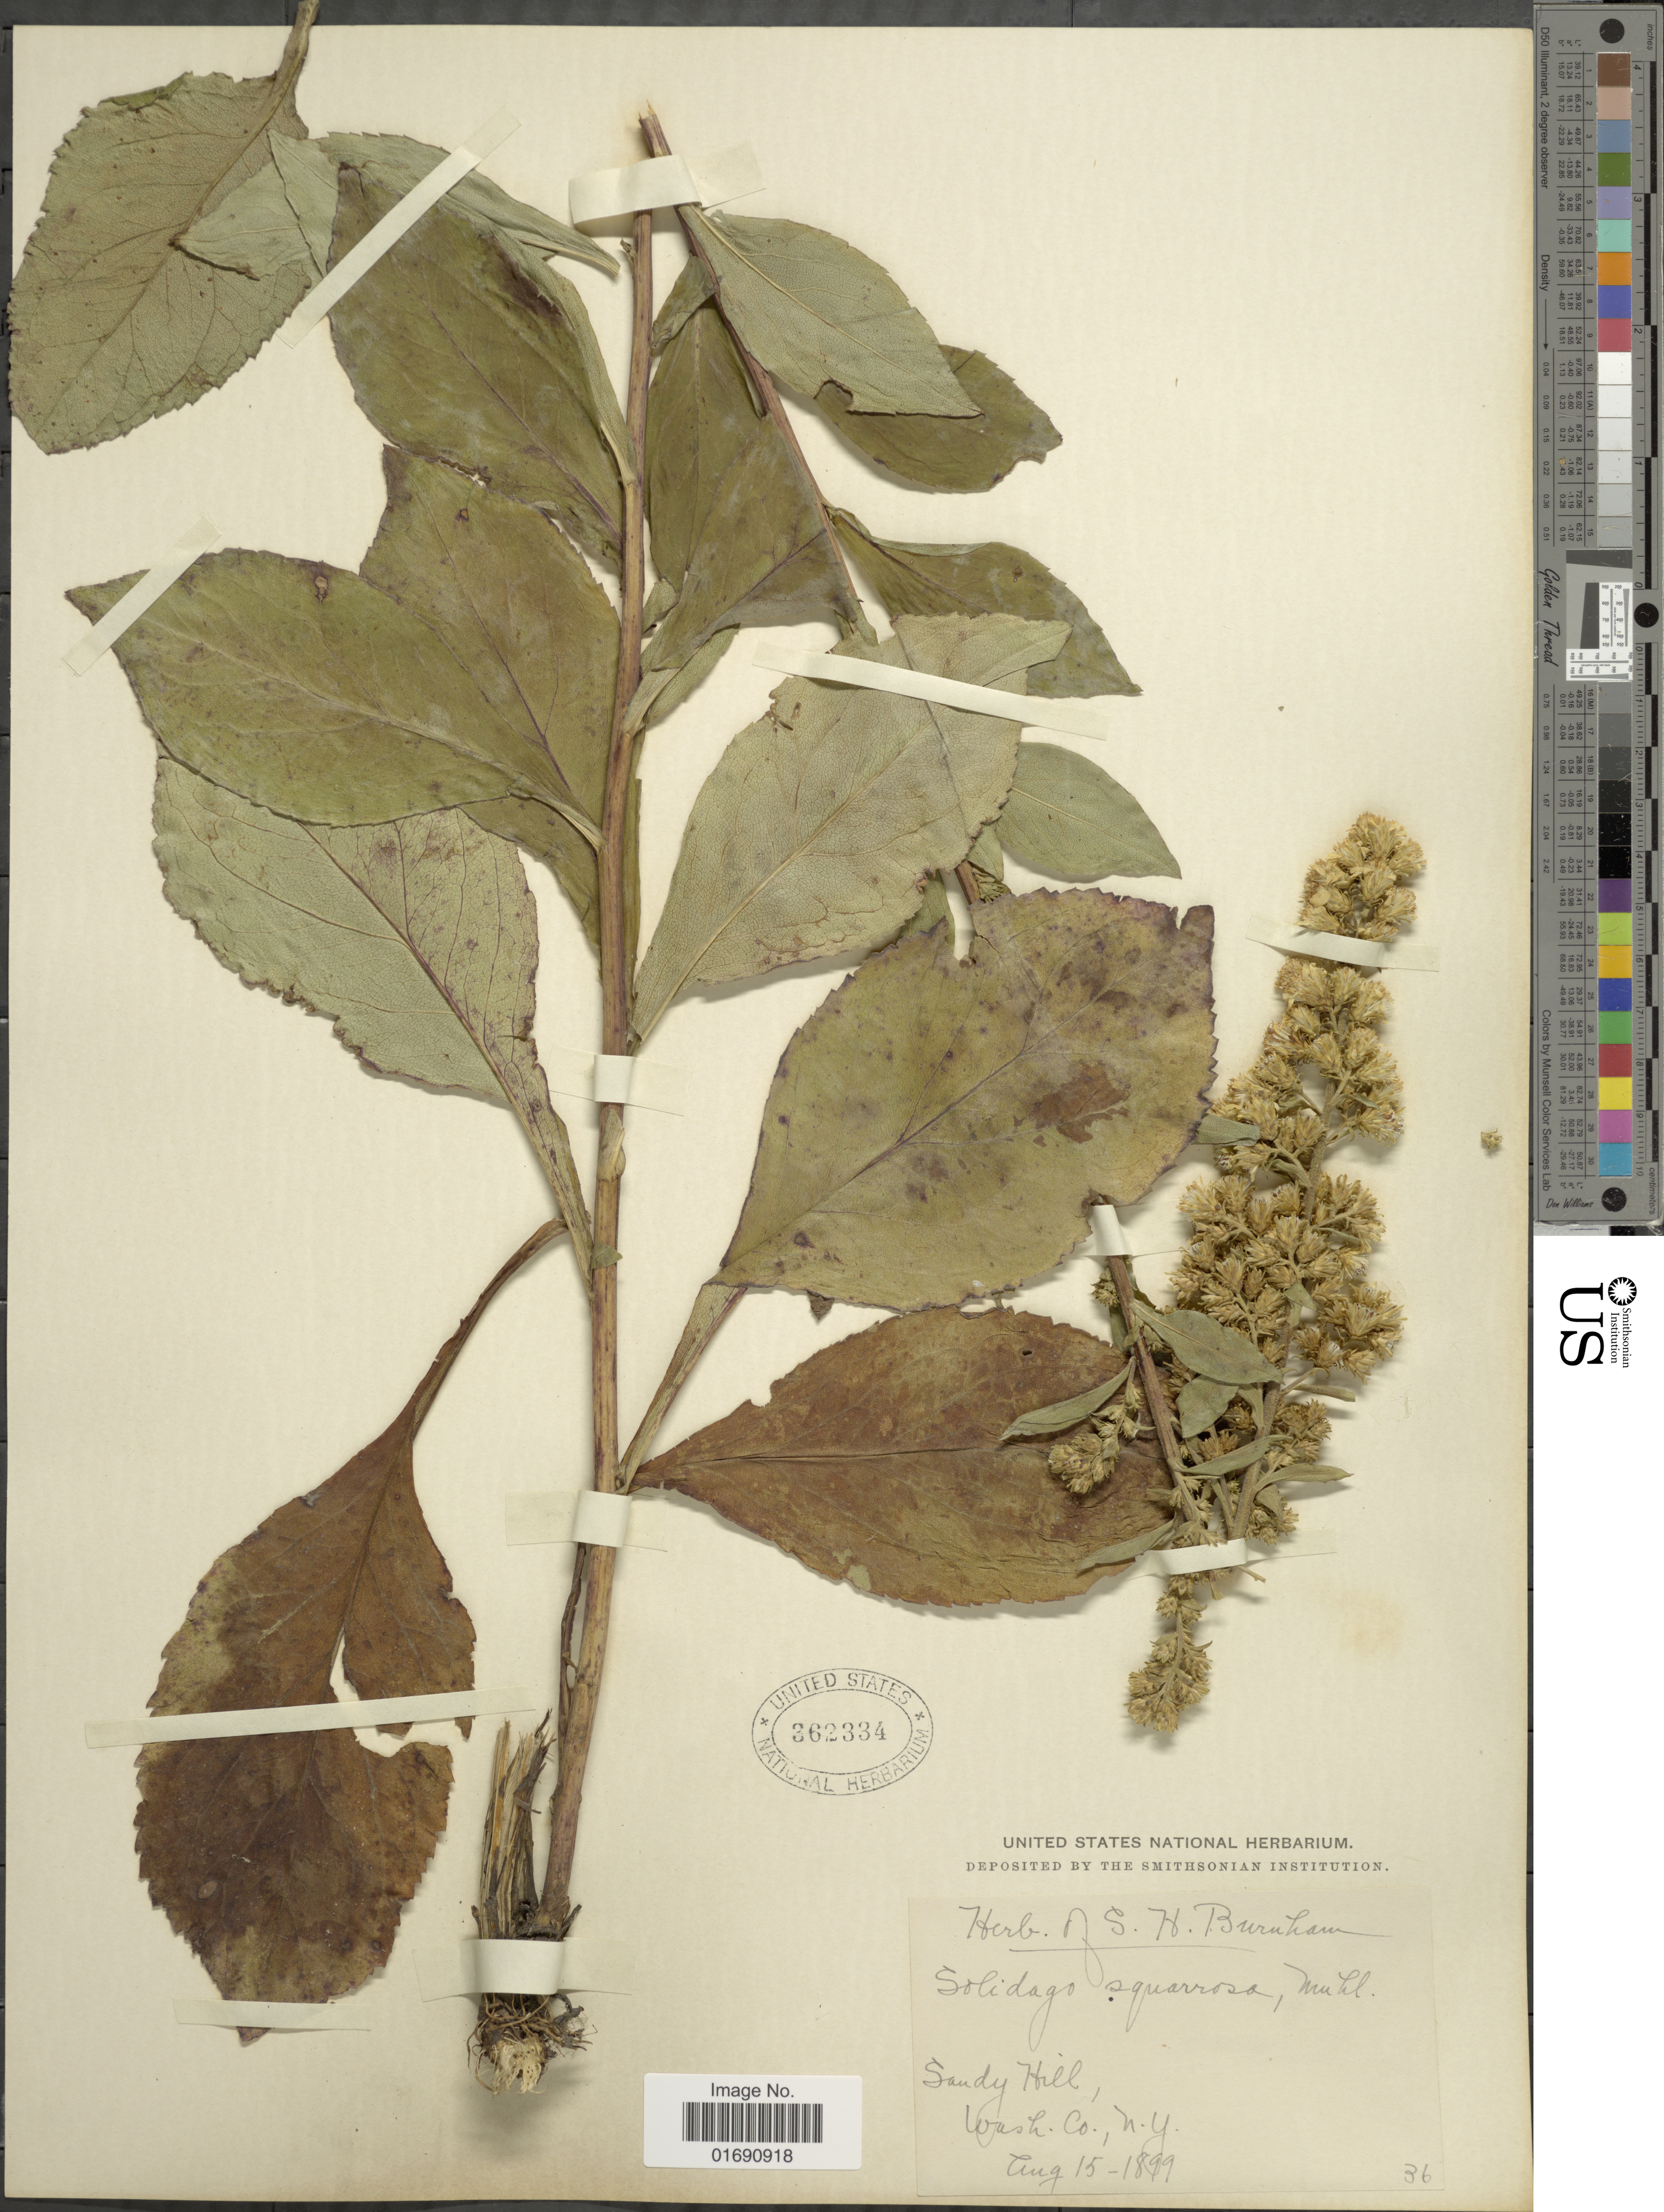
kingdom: Plantae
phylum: Tracheophyta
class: Magnoliopsida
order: Asterales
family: Asteraceae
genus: Solidago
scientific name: Solidago squarrosa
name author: Muhl.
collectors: ex herb. S.H. Burnham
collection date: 1899-08-15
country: United States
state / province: New York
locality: Sandy Hill, Wash. Co.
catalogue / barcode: US 362334